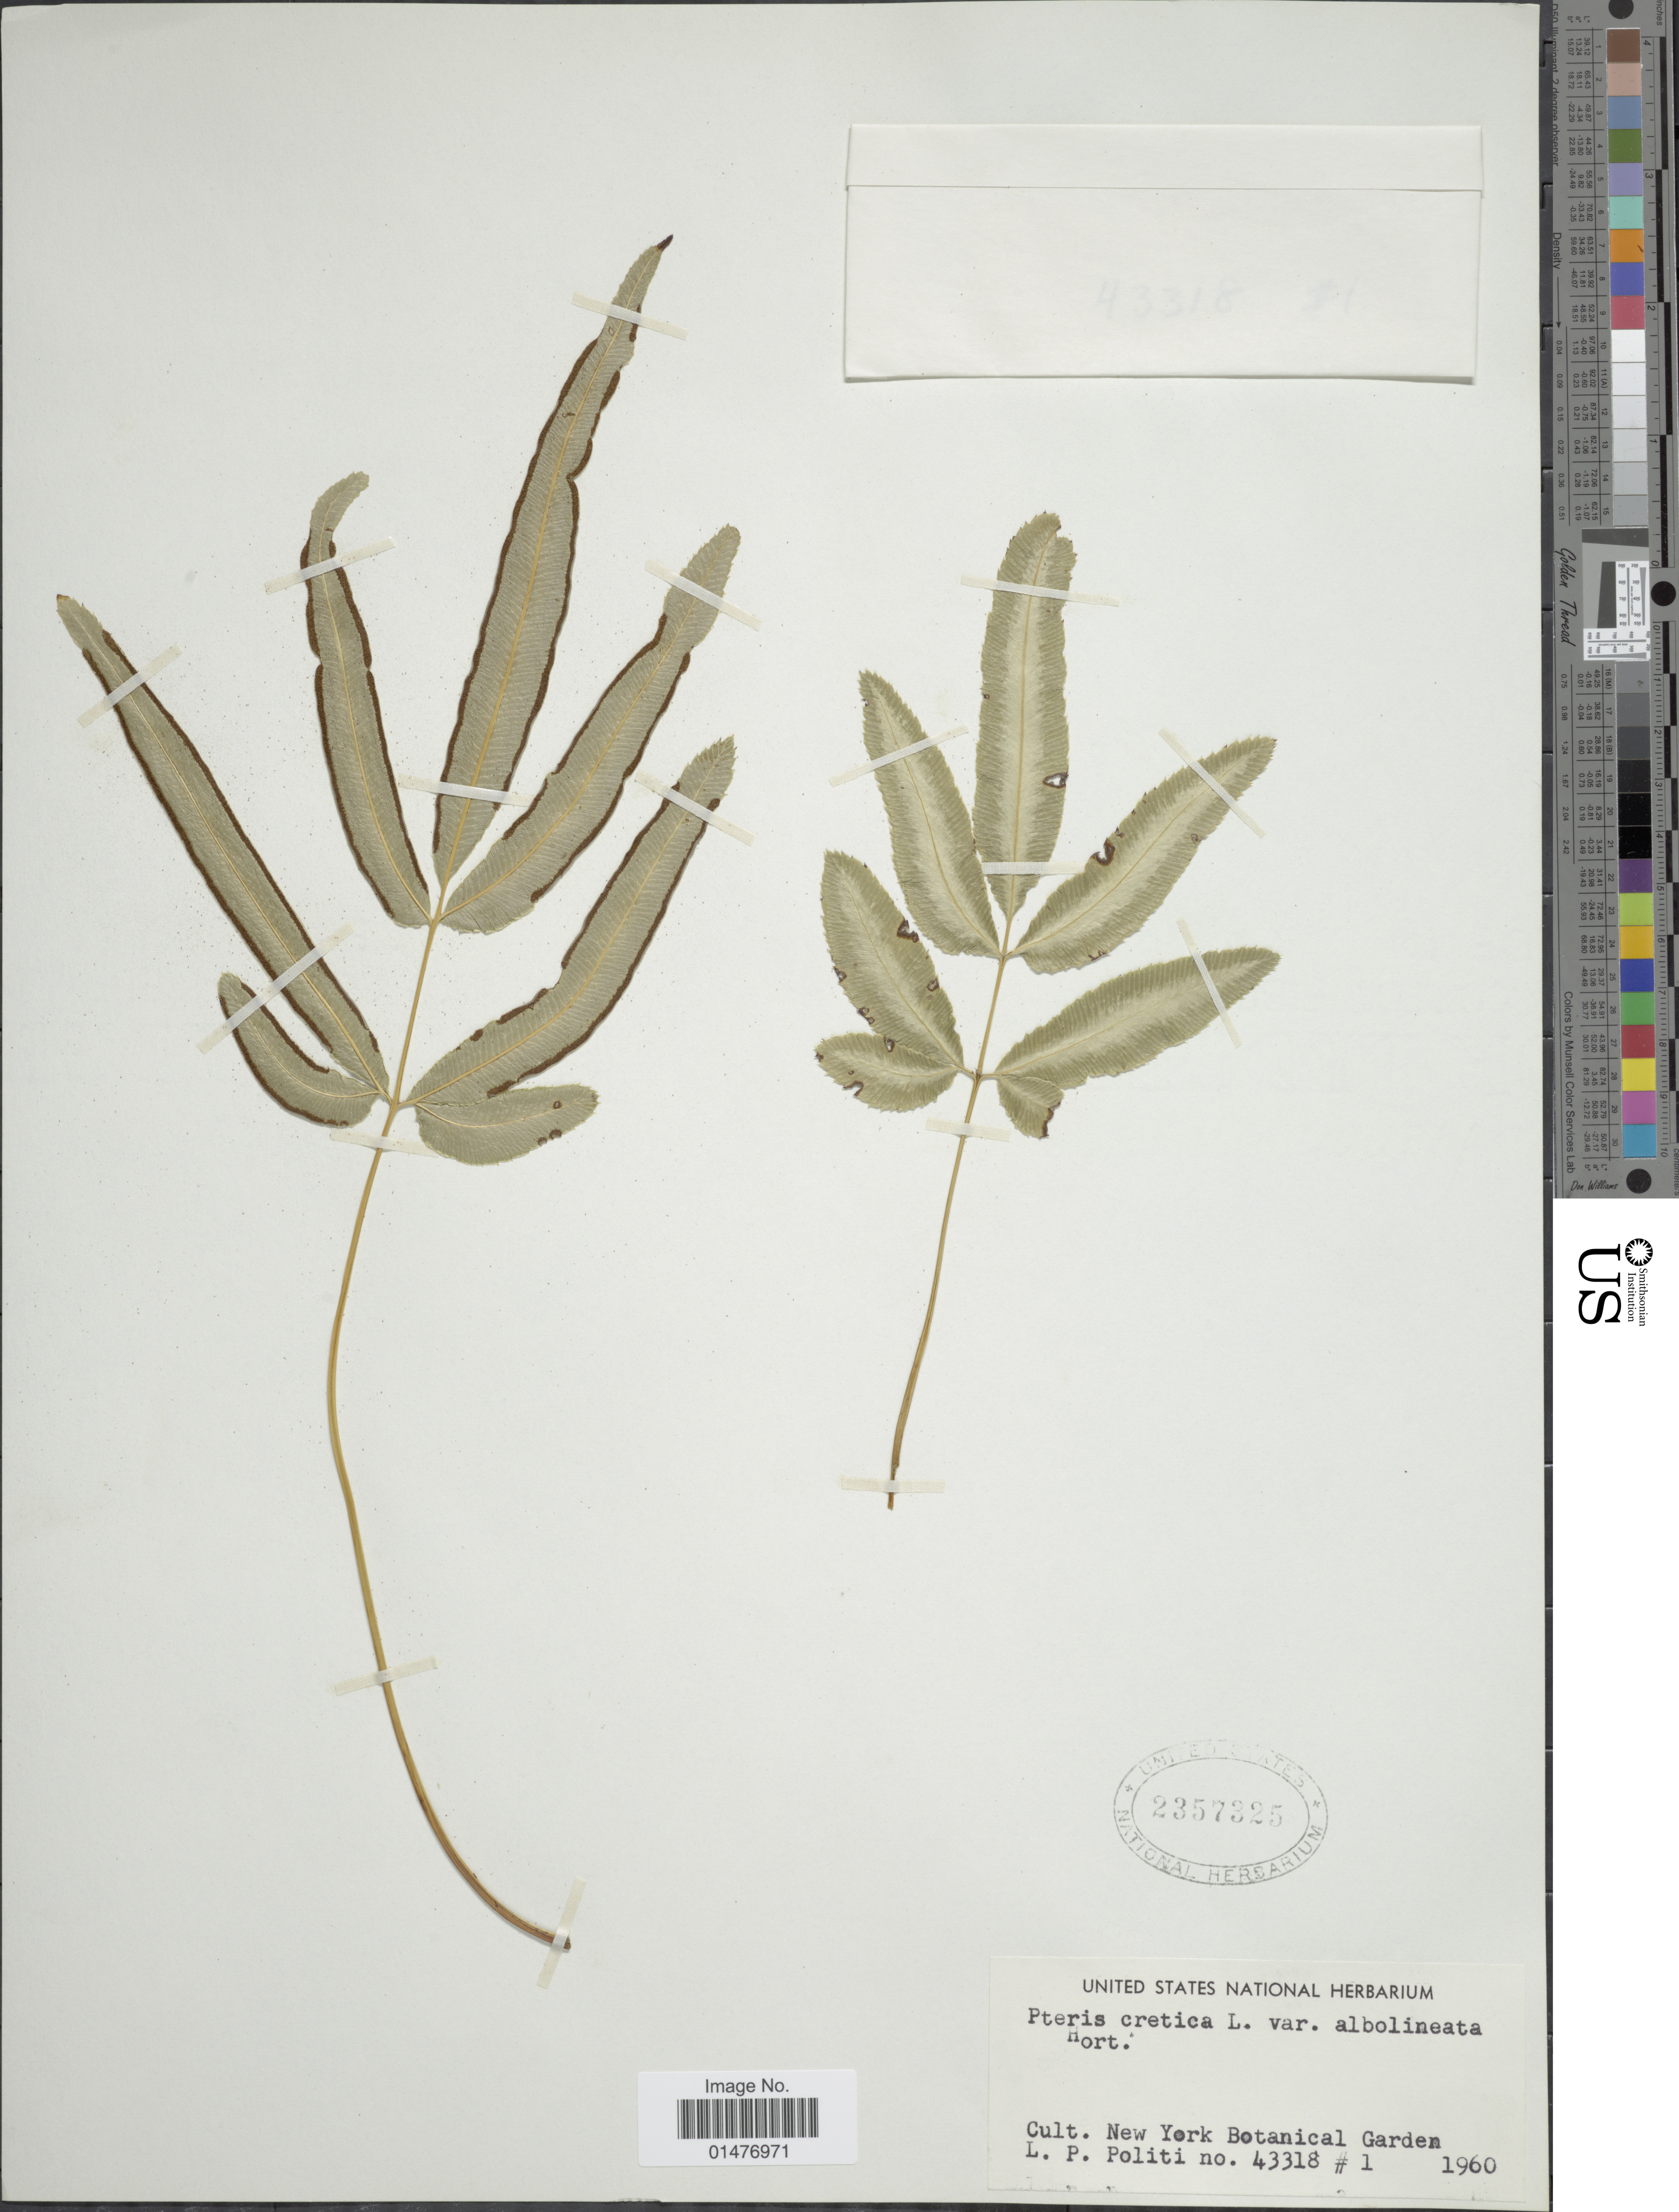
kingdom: Plantae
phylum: Tracheophyta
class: Polypodiopsida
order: Polypodiales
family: Pteridaceae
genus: Pteris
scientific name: Pteris cretica var. albolineata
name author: Hook.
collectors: L. Politi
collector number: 43318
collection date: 1960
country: United States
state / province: New York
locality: New York Botanical Garden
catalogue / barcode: US 2357325